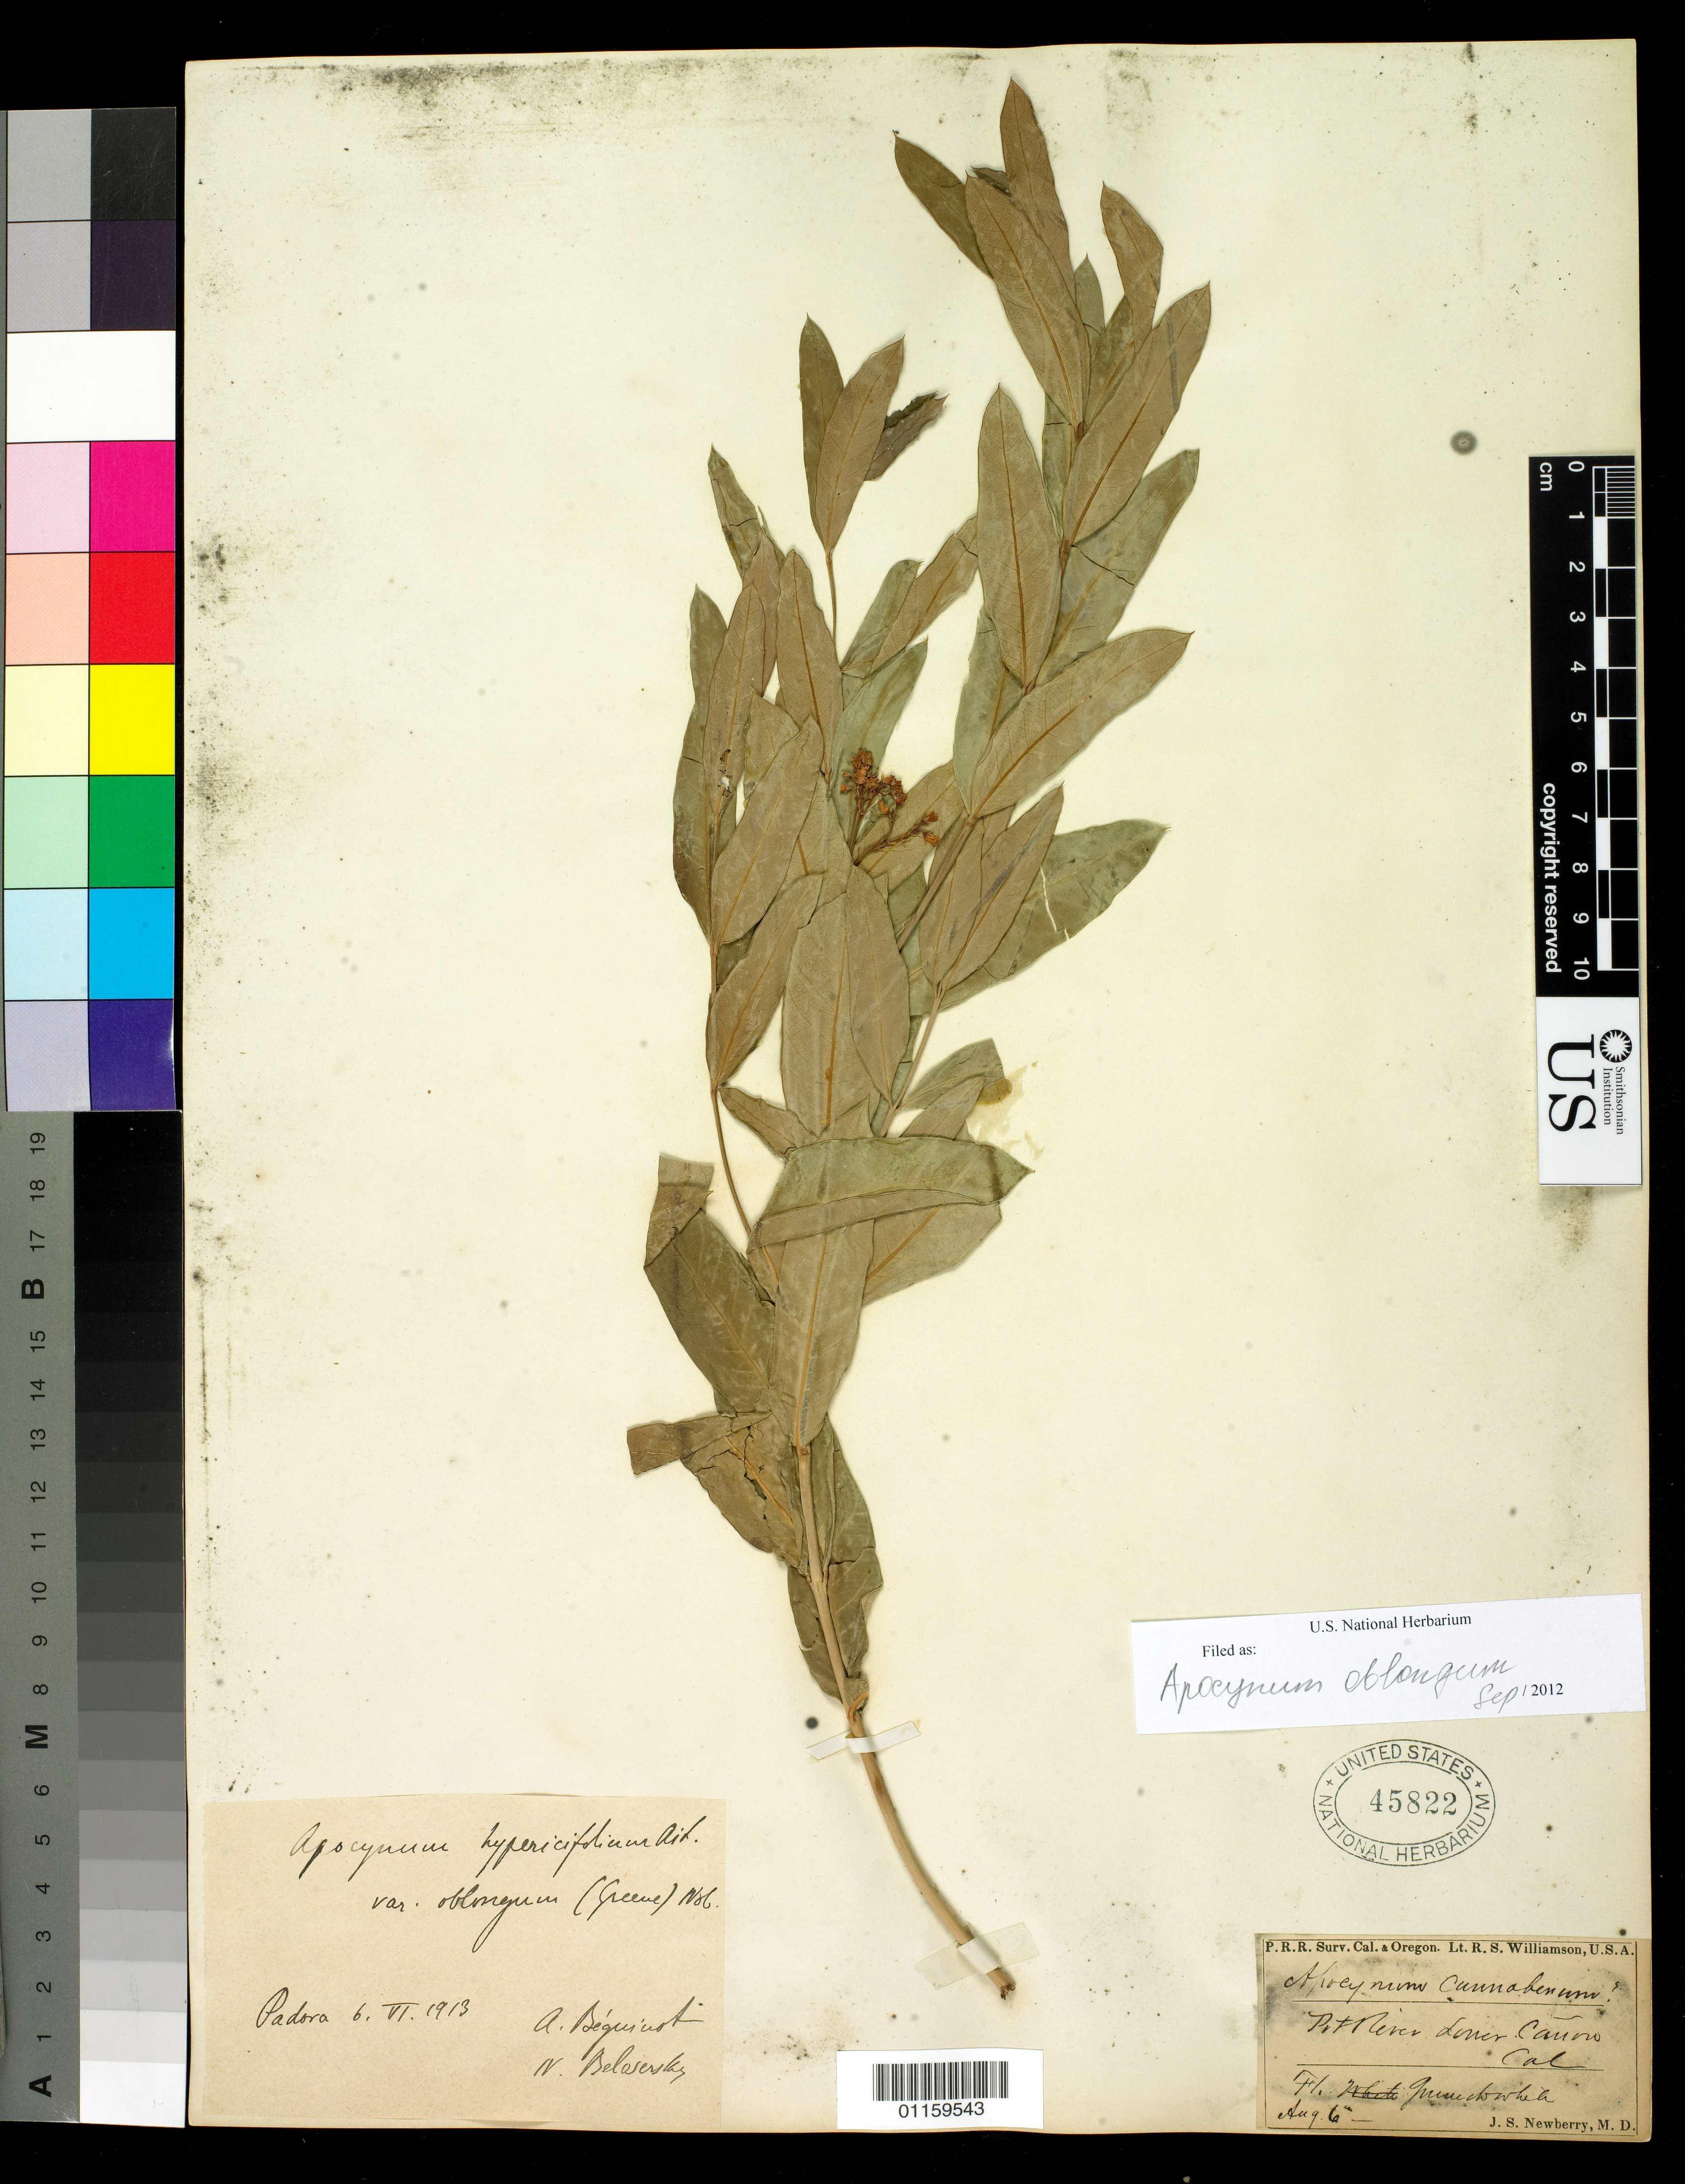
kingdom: Plantae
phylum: Tracheophyta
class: Magnoliopsida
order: Gentianales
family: Apocynaceae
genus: Apocynum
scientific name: Apocynum oblongum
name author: Greene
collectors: J. S. Newberry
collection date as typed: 6 Aug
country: United States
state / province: California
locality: Pit River, Loner […]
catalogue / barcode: US 45822